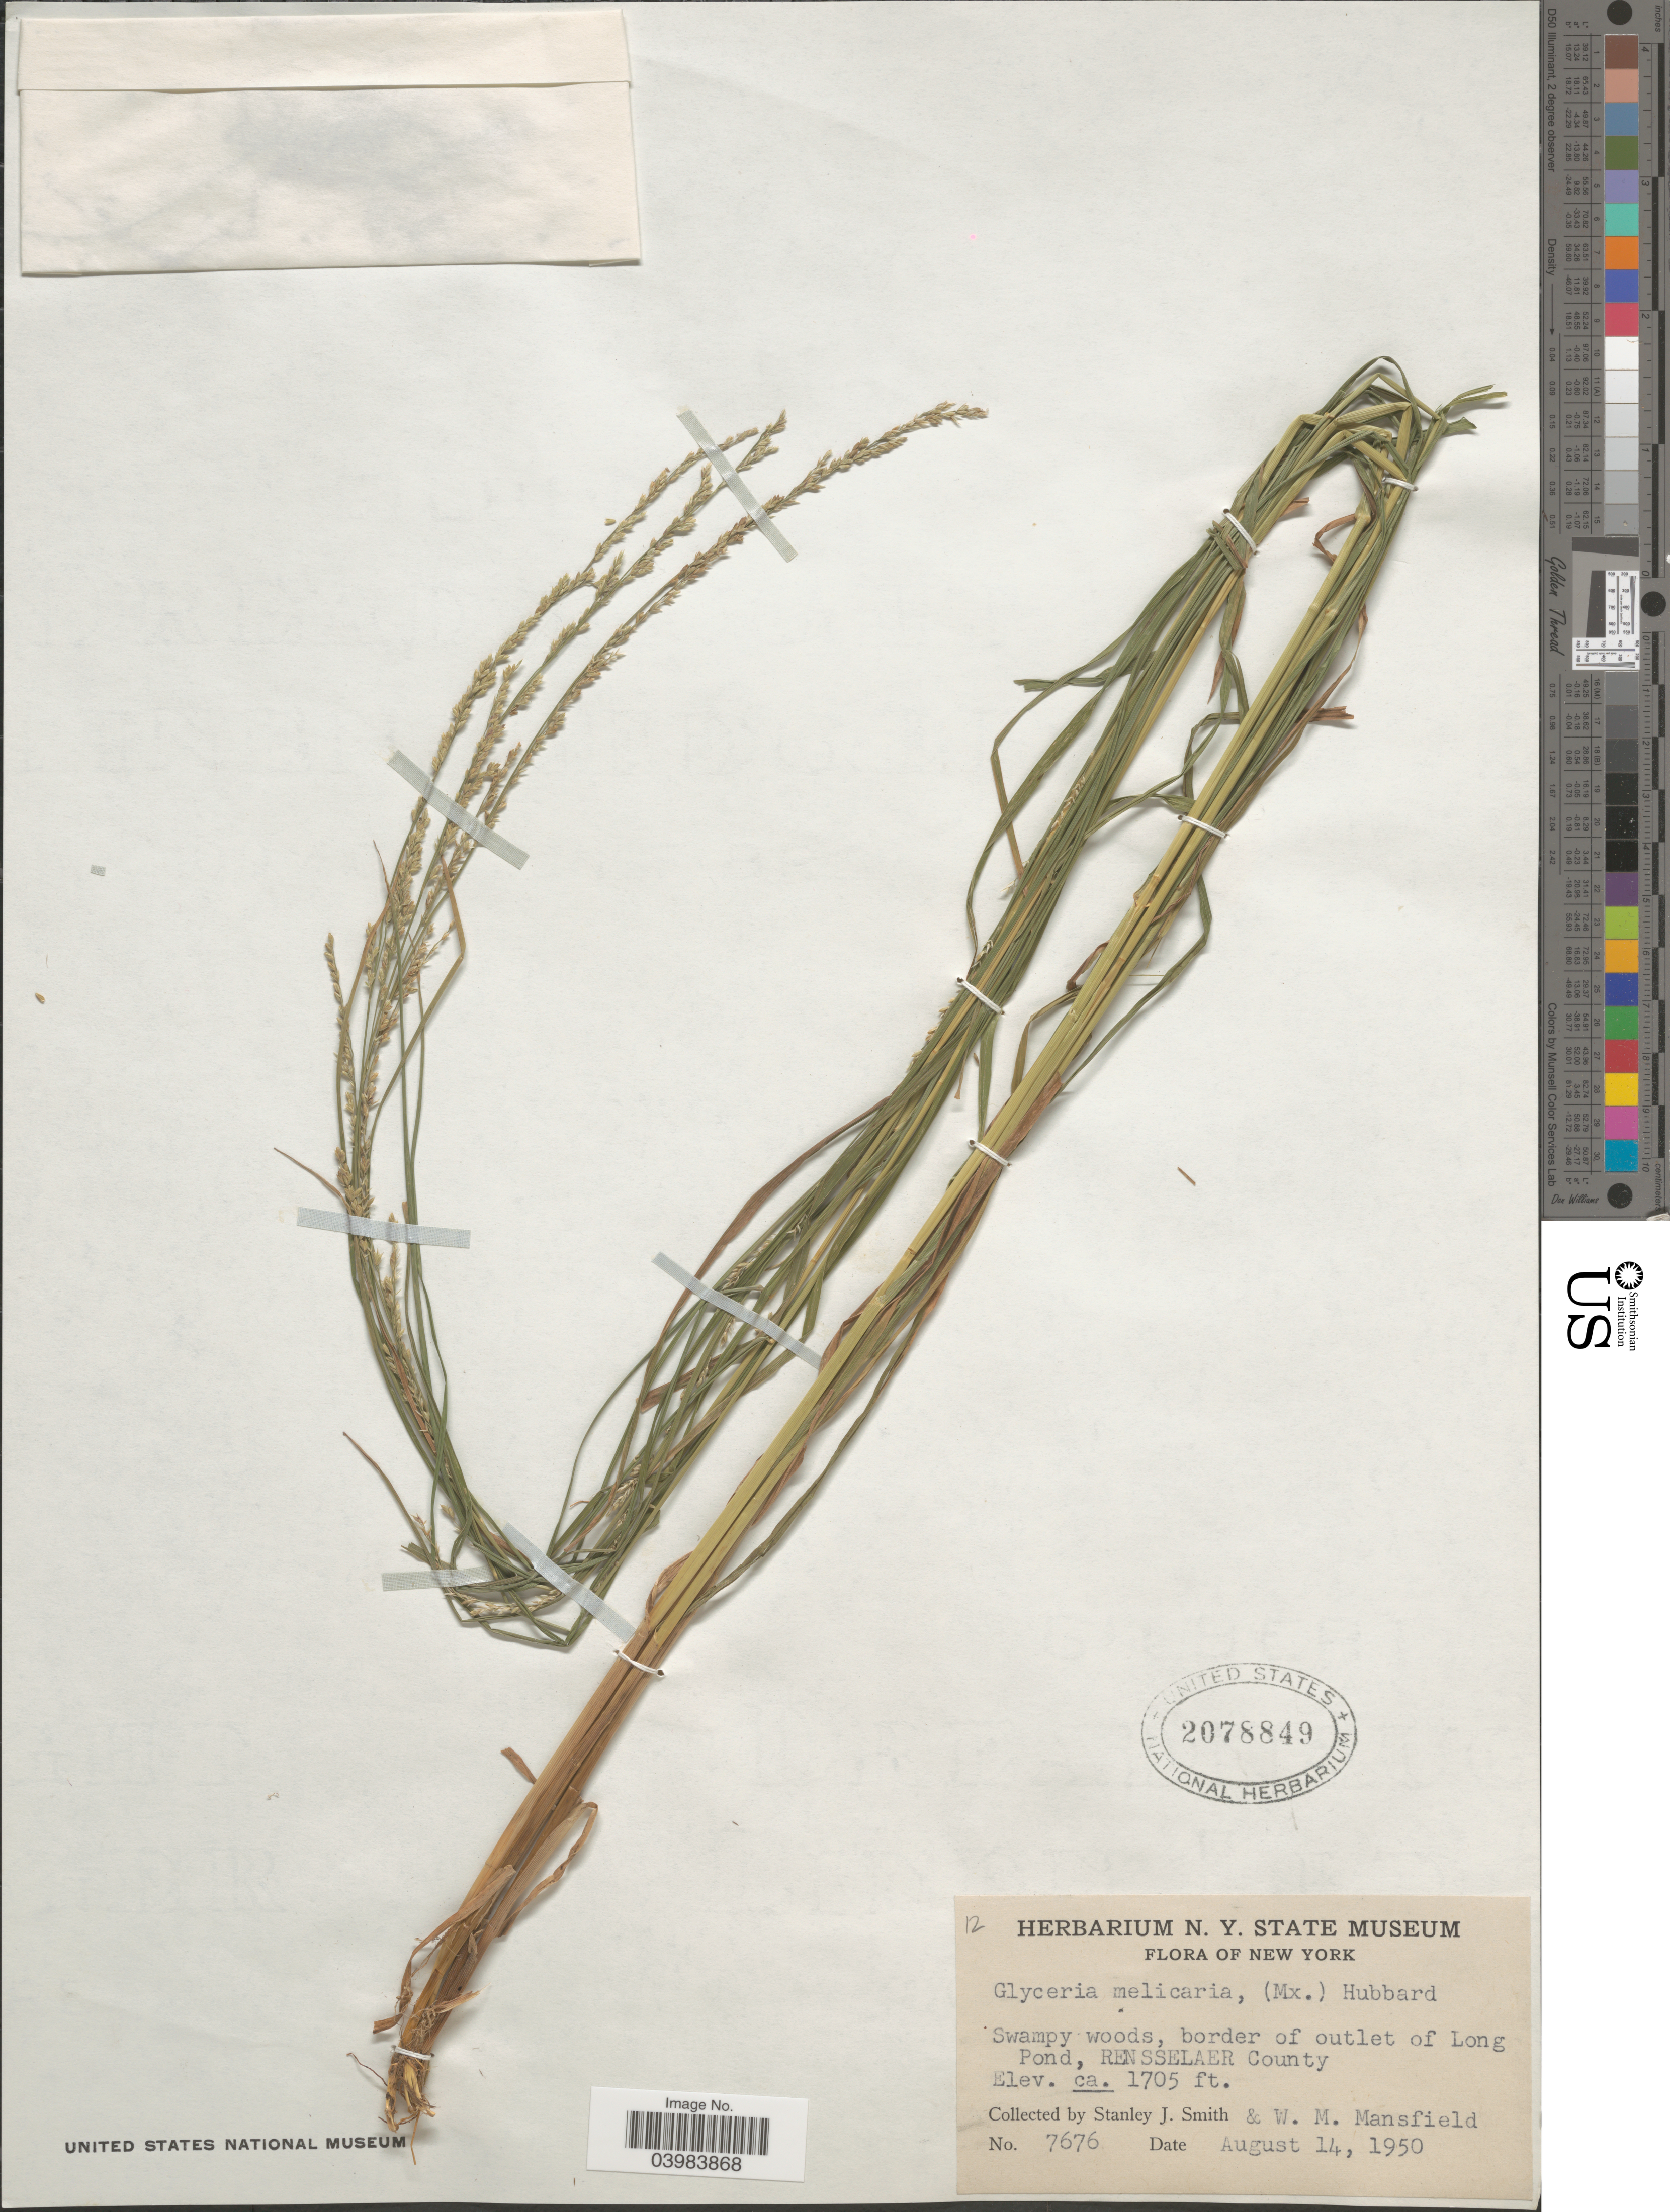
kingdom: Plantae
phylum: Tracheophyta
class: Liliopsida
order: Poales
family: Poaceae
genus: Glyceria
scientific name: Glyceria melicaria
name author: (Michx.) F.T. Hubb.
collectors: S. Smith & W. Mansfield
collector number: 7676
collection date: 1950-08-14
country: United States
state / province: New York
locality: Border of outlet of Long Pond, Rensselaer County.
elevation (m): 520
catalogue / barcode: US 2078849